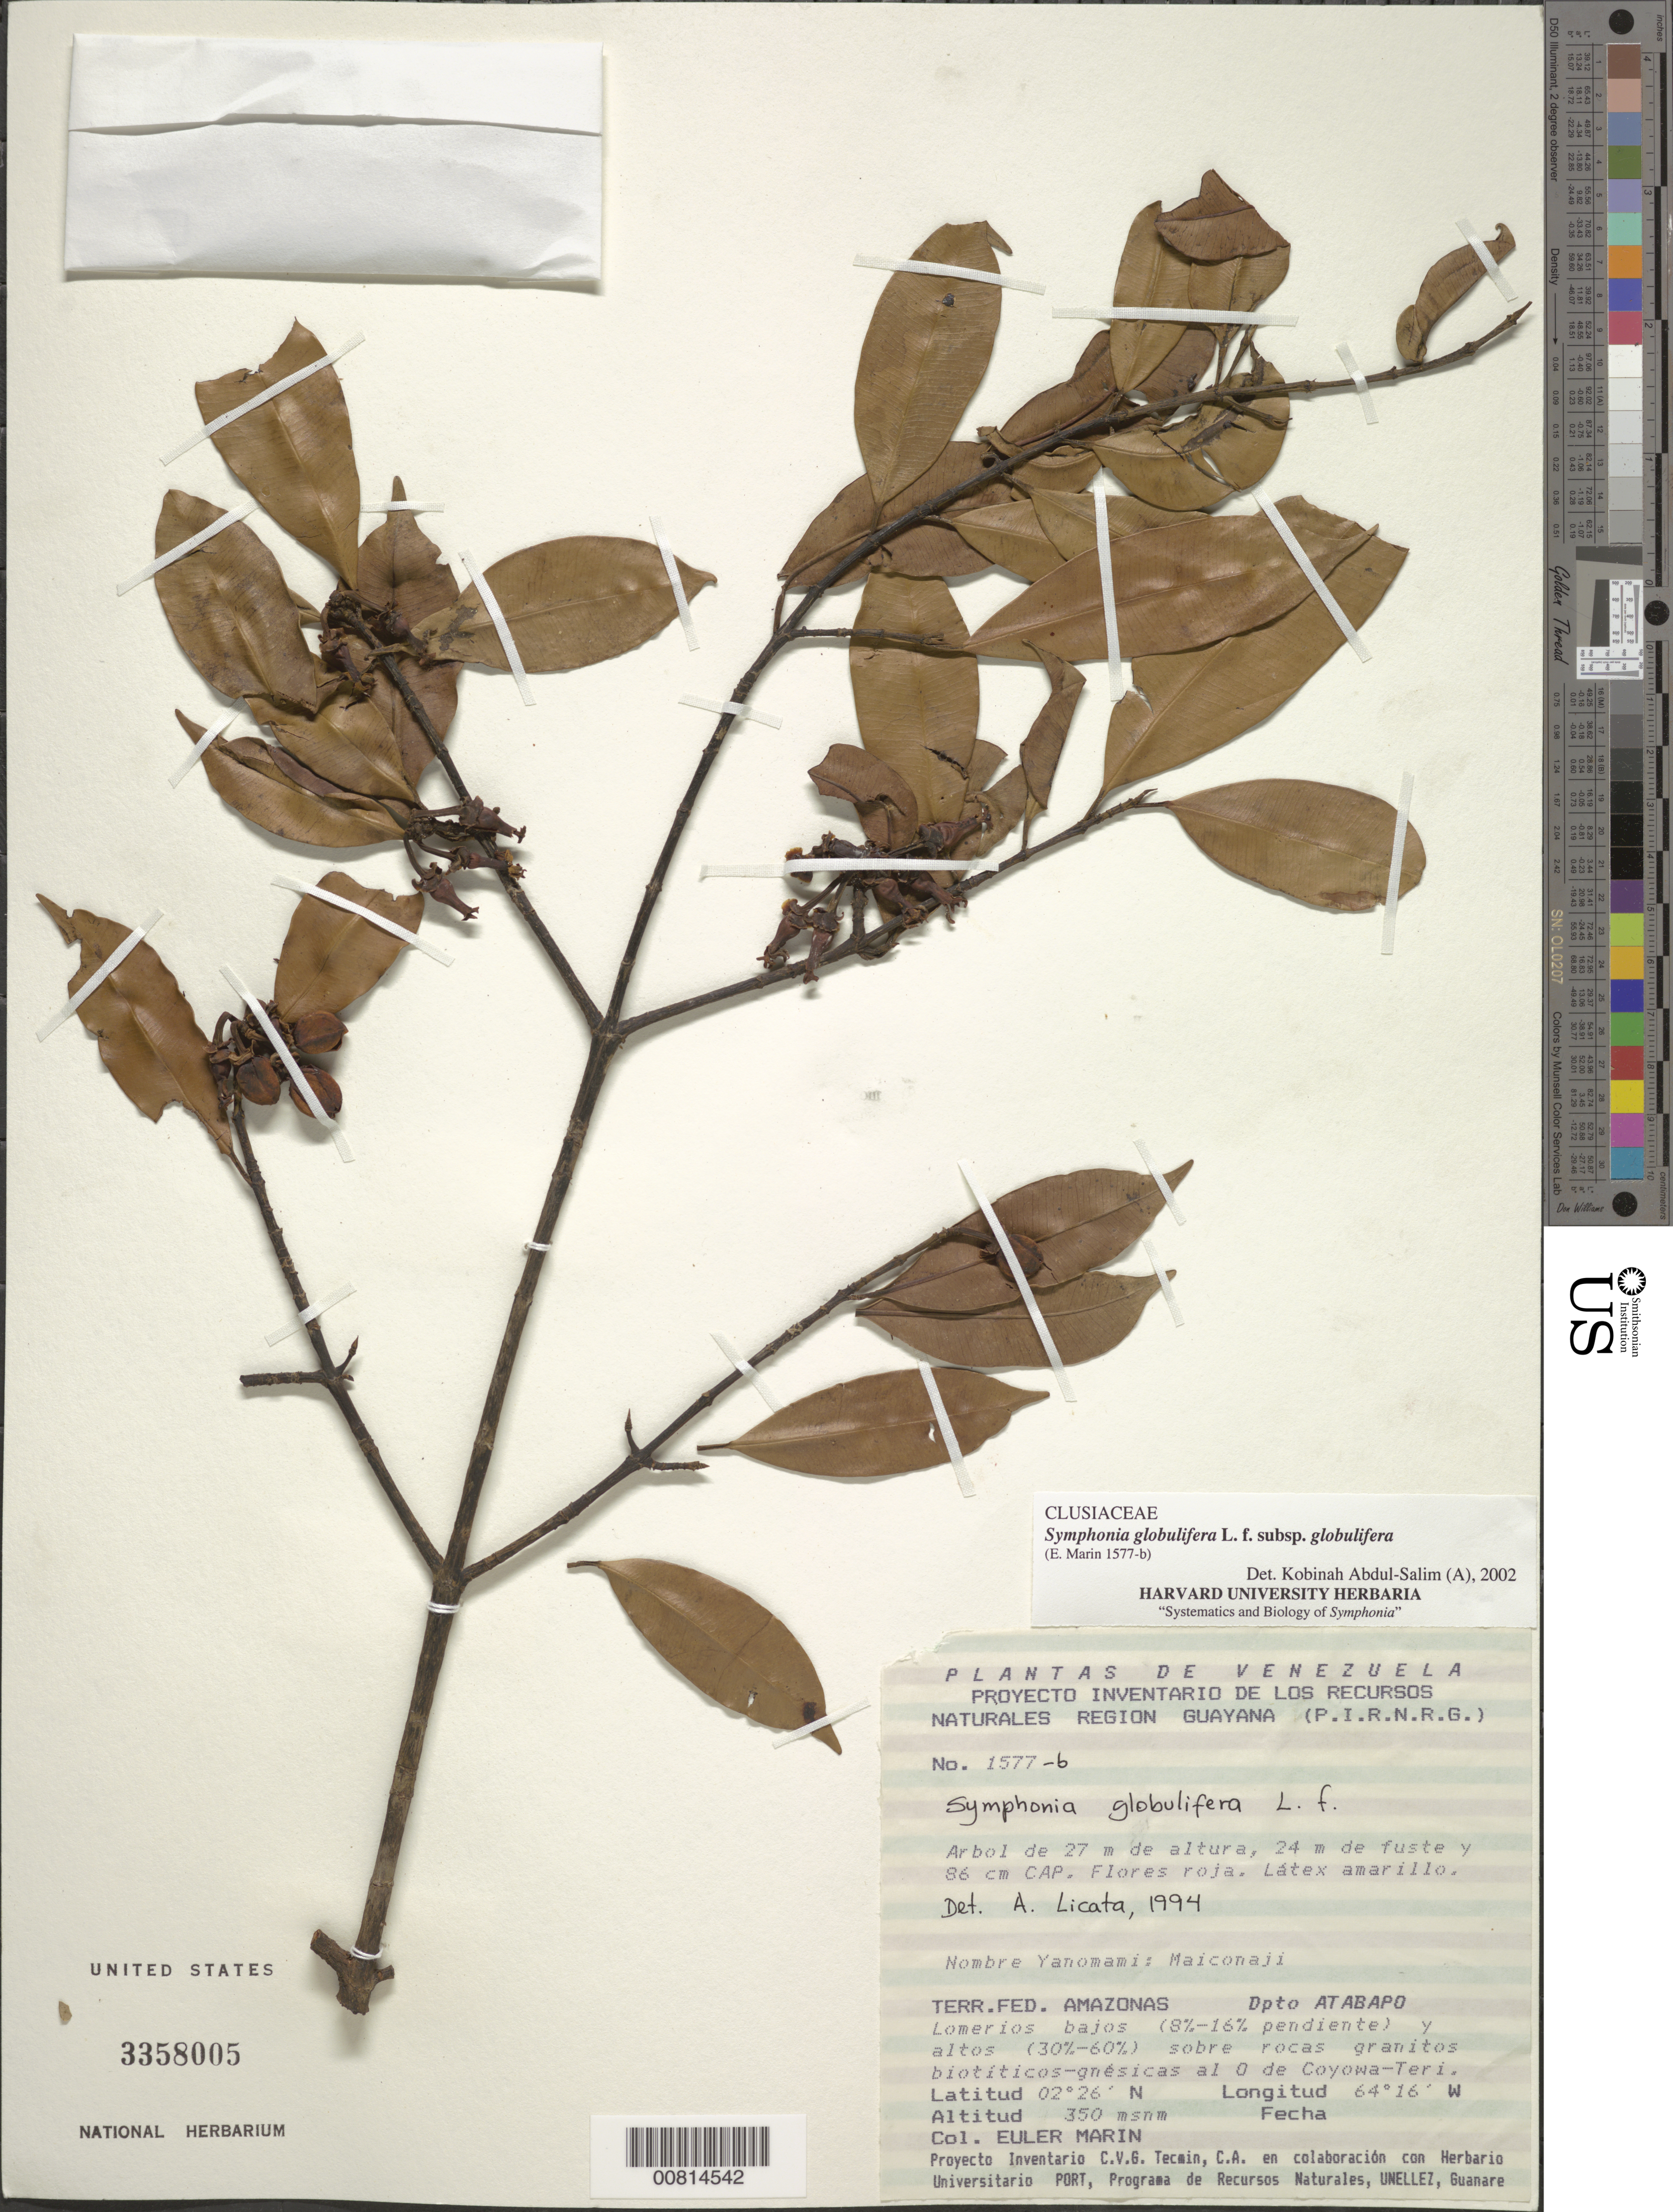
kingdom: Plantae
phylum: Tracheophyta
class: Magnoliopsida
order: Malpighiales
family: Clusiaceae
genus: Symphonia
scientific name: Symphonia globulifera subsp. globulifera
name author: L. f.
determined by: Abdul-Salim, K.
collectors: E. Marin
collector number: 1577 b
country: Venezuela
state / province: Amazonas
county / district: Atabapo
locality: Coyowa-Teri, W of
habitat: Lomerios bajos (8-16% pendiente) y altos (30-60%) sobre rocas grantios biotiticos-gnesicas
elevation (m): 350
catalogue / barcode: US 3358005